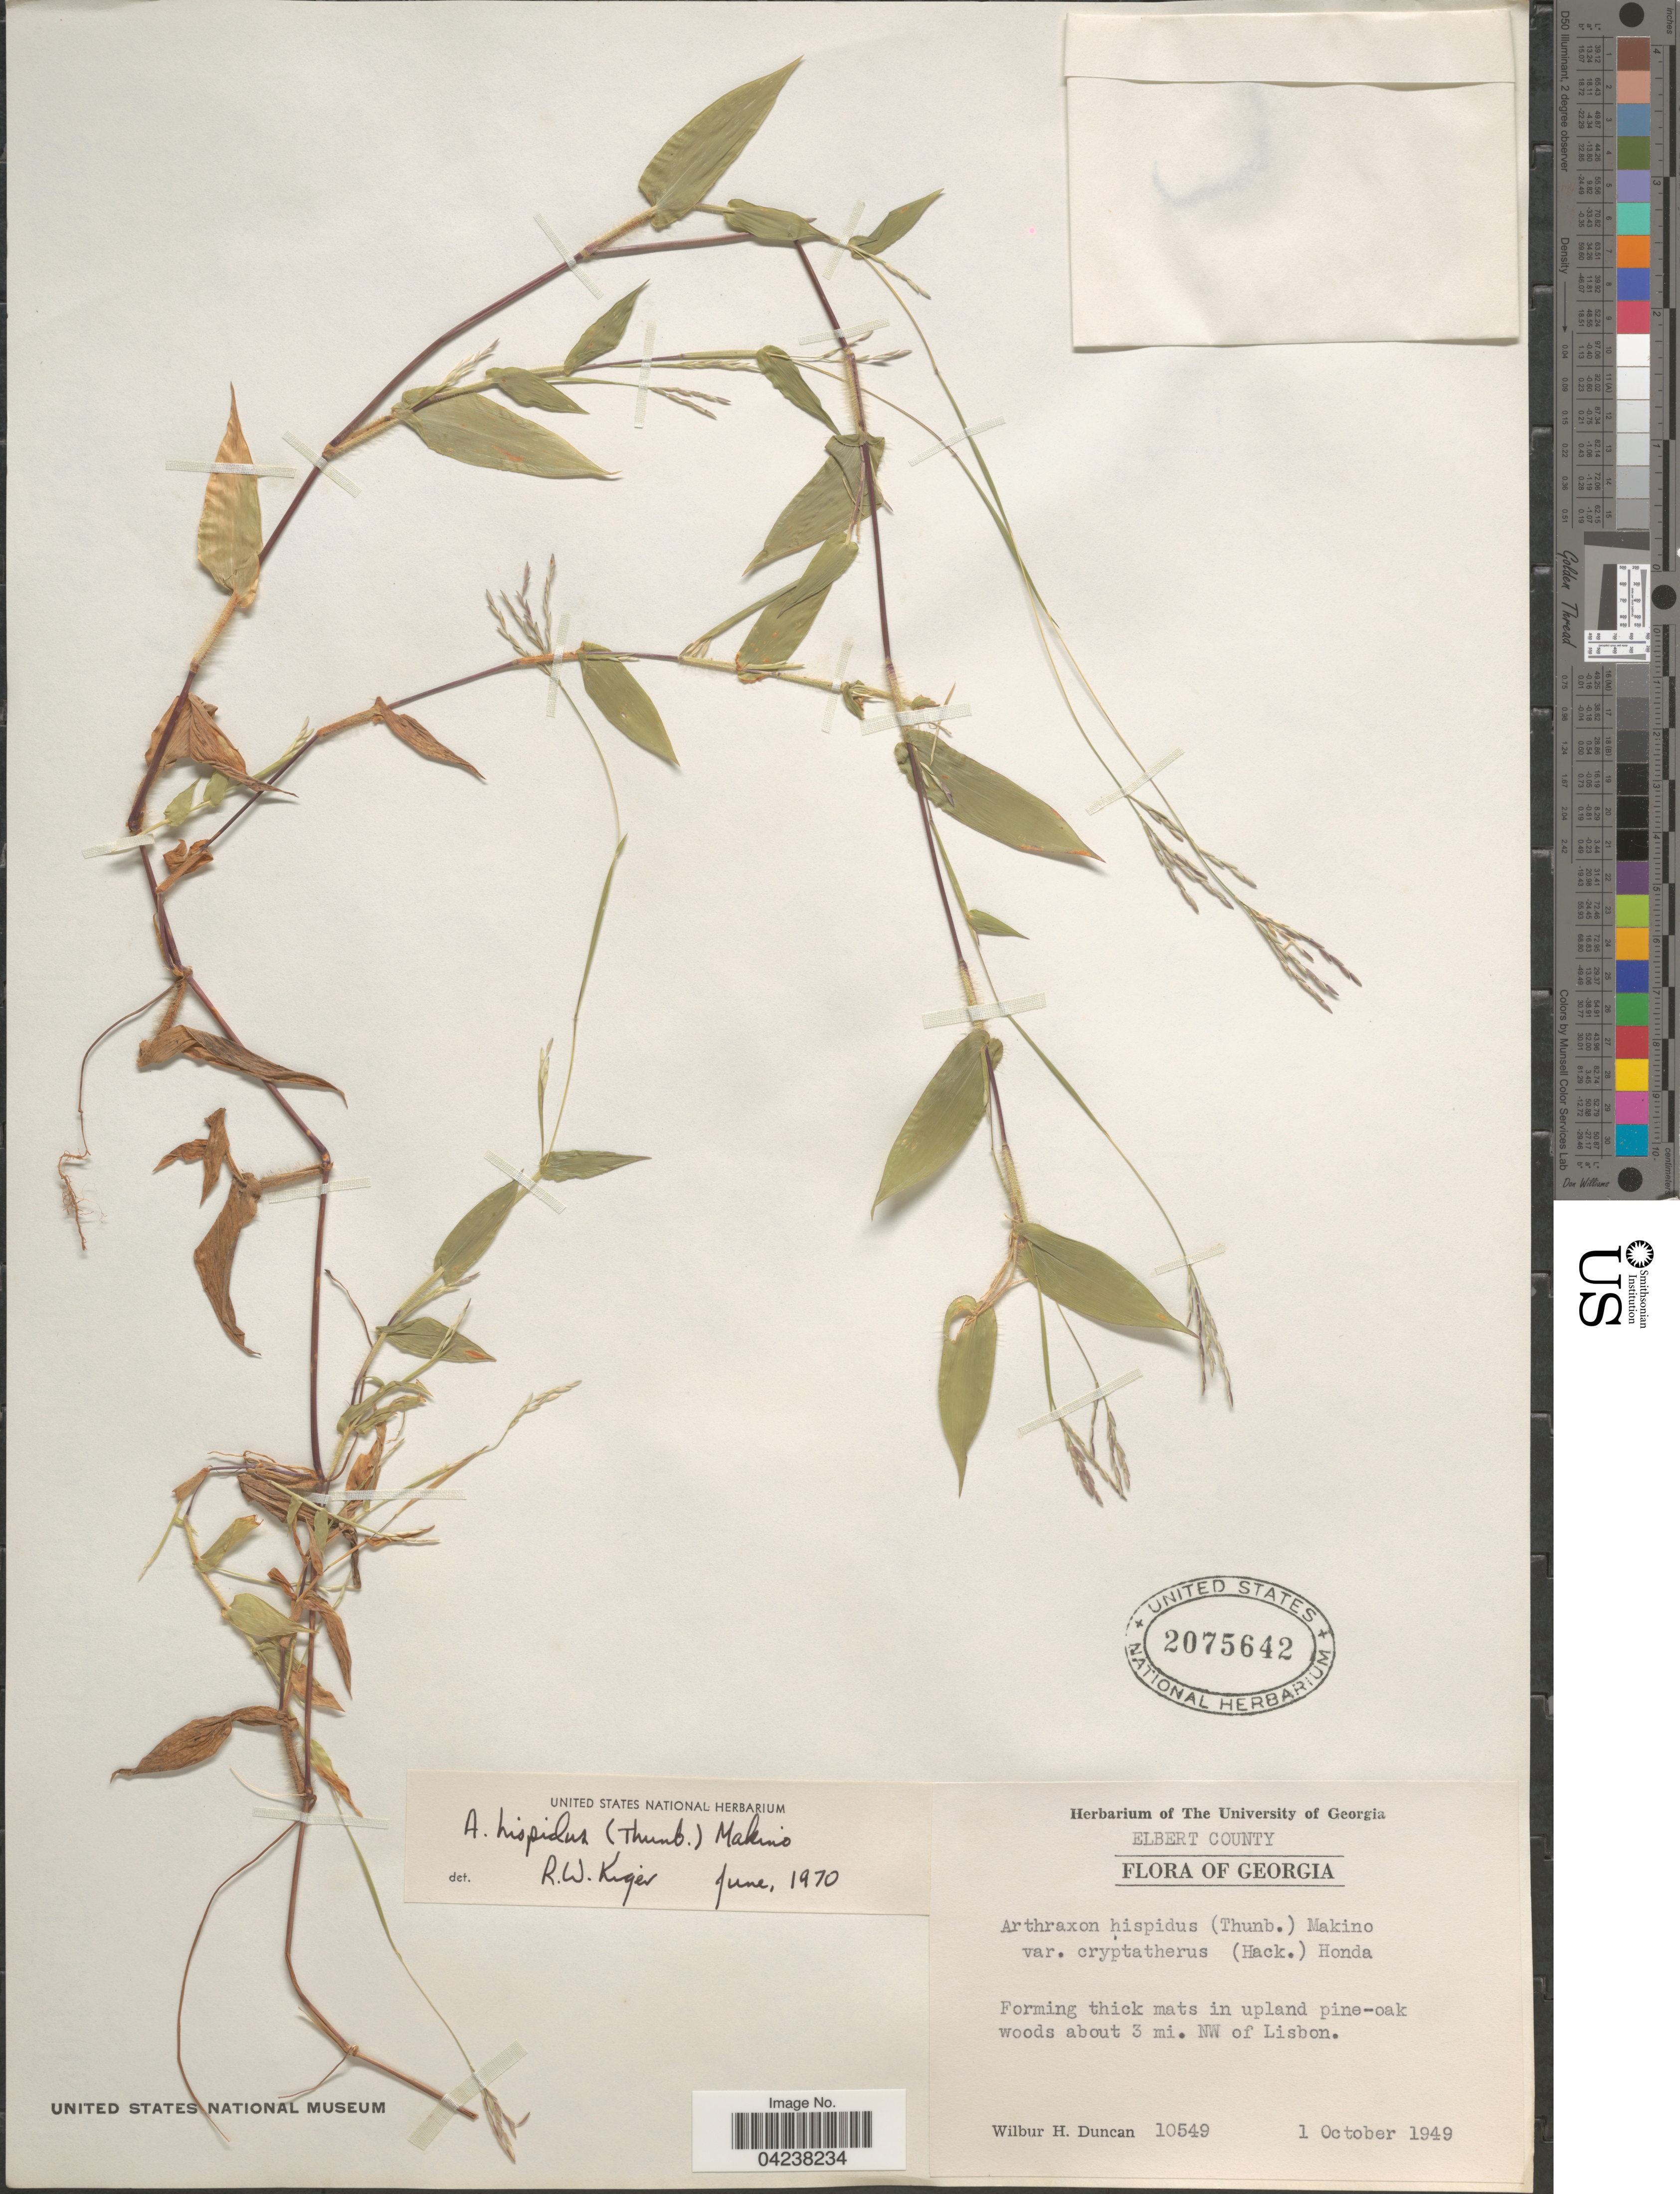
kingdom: Plantae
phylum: Tracheophyta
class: Liliopsida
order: Poales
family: Poaceae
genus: Arthraxon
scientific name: Arthraxon hispidus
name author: (Thunb.) Makino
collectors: W. H. Duncan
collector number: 10549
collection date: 1949-10-01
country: United States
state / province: Georgia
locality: Elbert County. Forming thick mats in upland pine-oak woods about 3 mi. NW of Lisbon.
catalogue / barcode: US 2075642